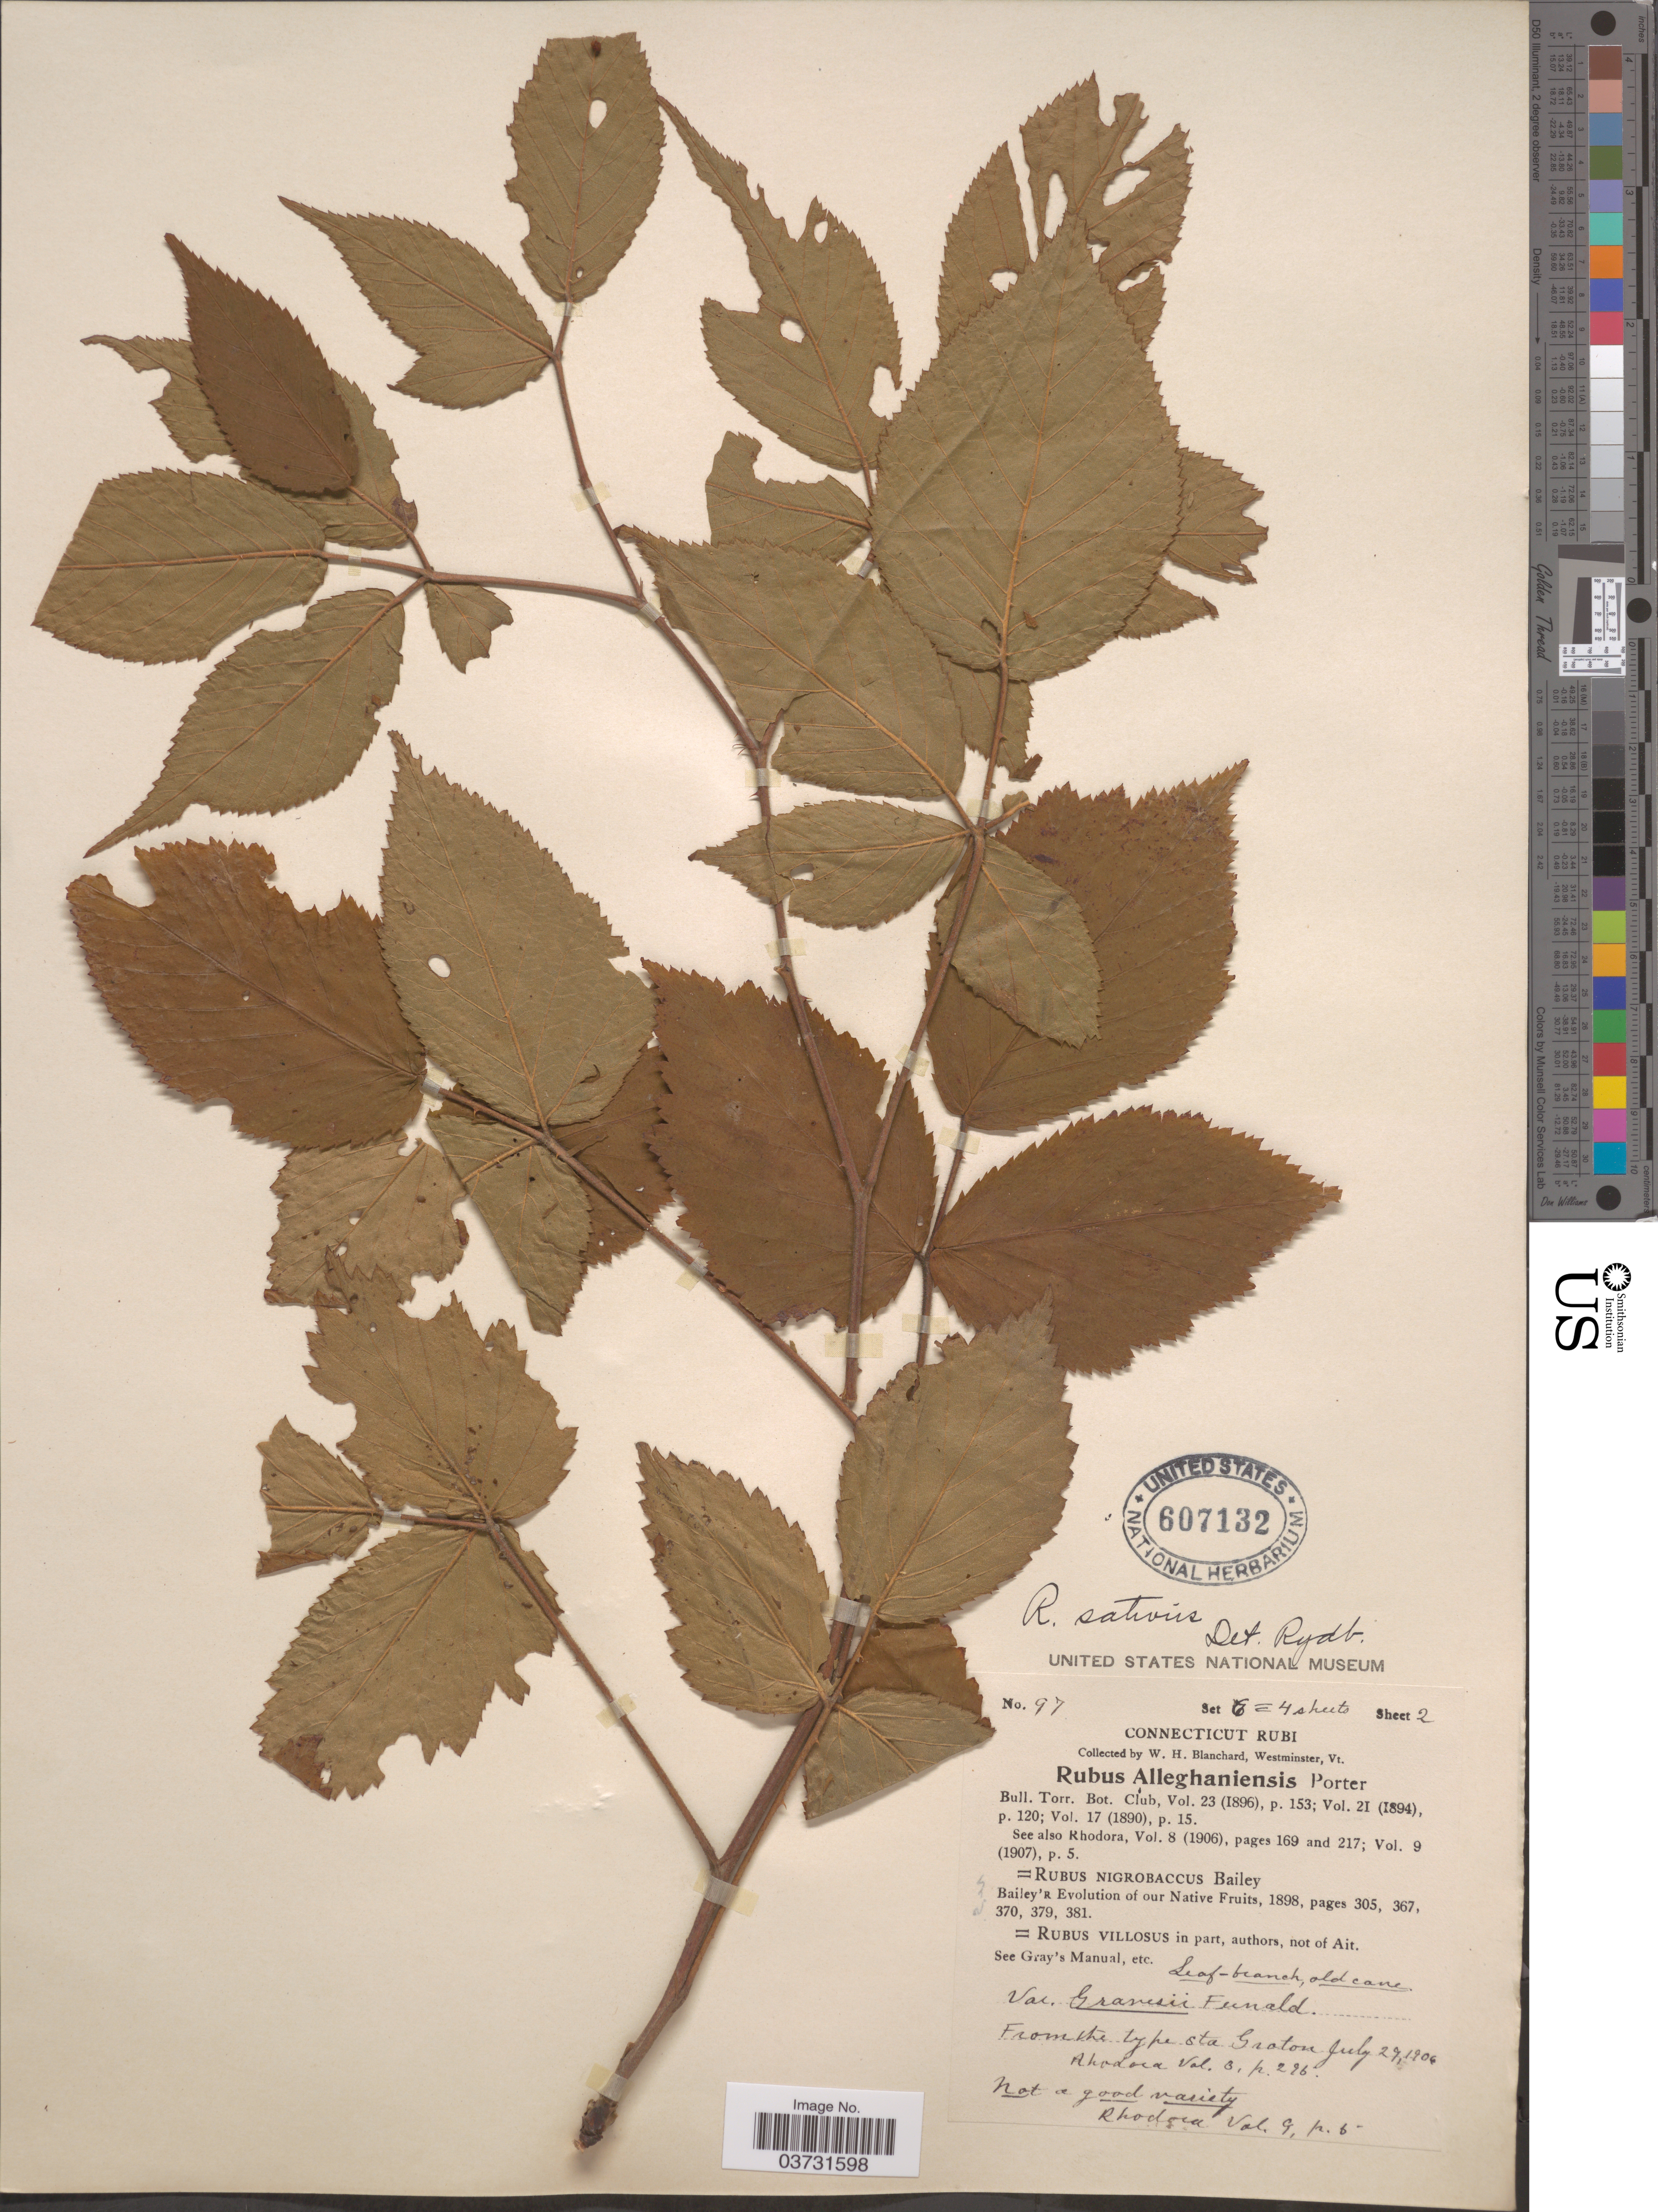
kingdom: Plantae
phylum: Tracheophyta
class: Magnoliopsida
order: Rosales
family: Rosaceae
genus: Rubus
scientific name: Rubus nigrobaccus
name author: L.H. Bailey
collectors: W. H. Blanchard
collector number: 97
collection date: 1906-07-29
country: United States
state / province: Connecticut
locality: From the type sta Groton.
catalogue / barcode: US 607132